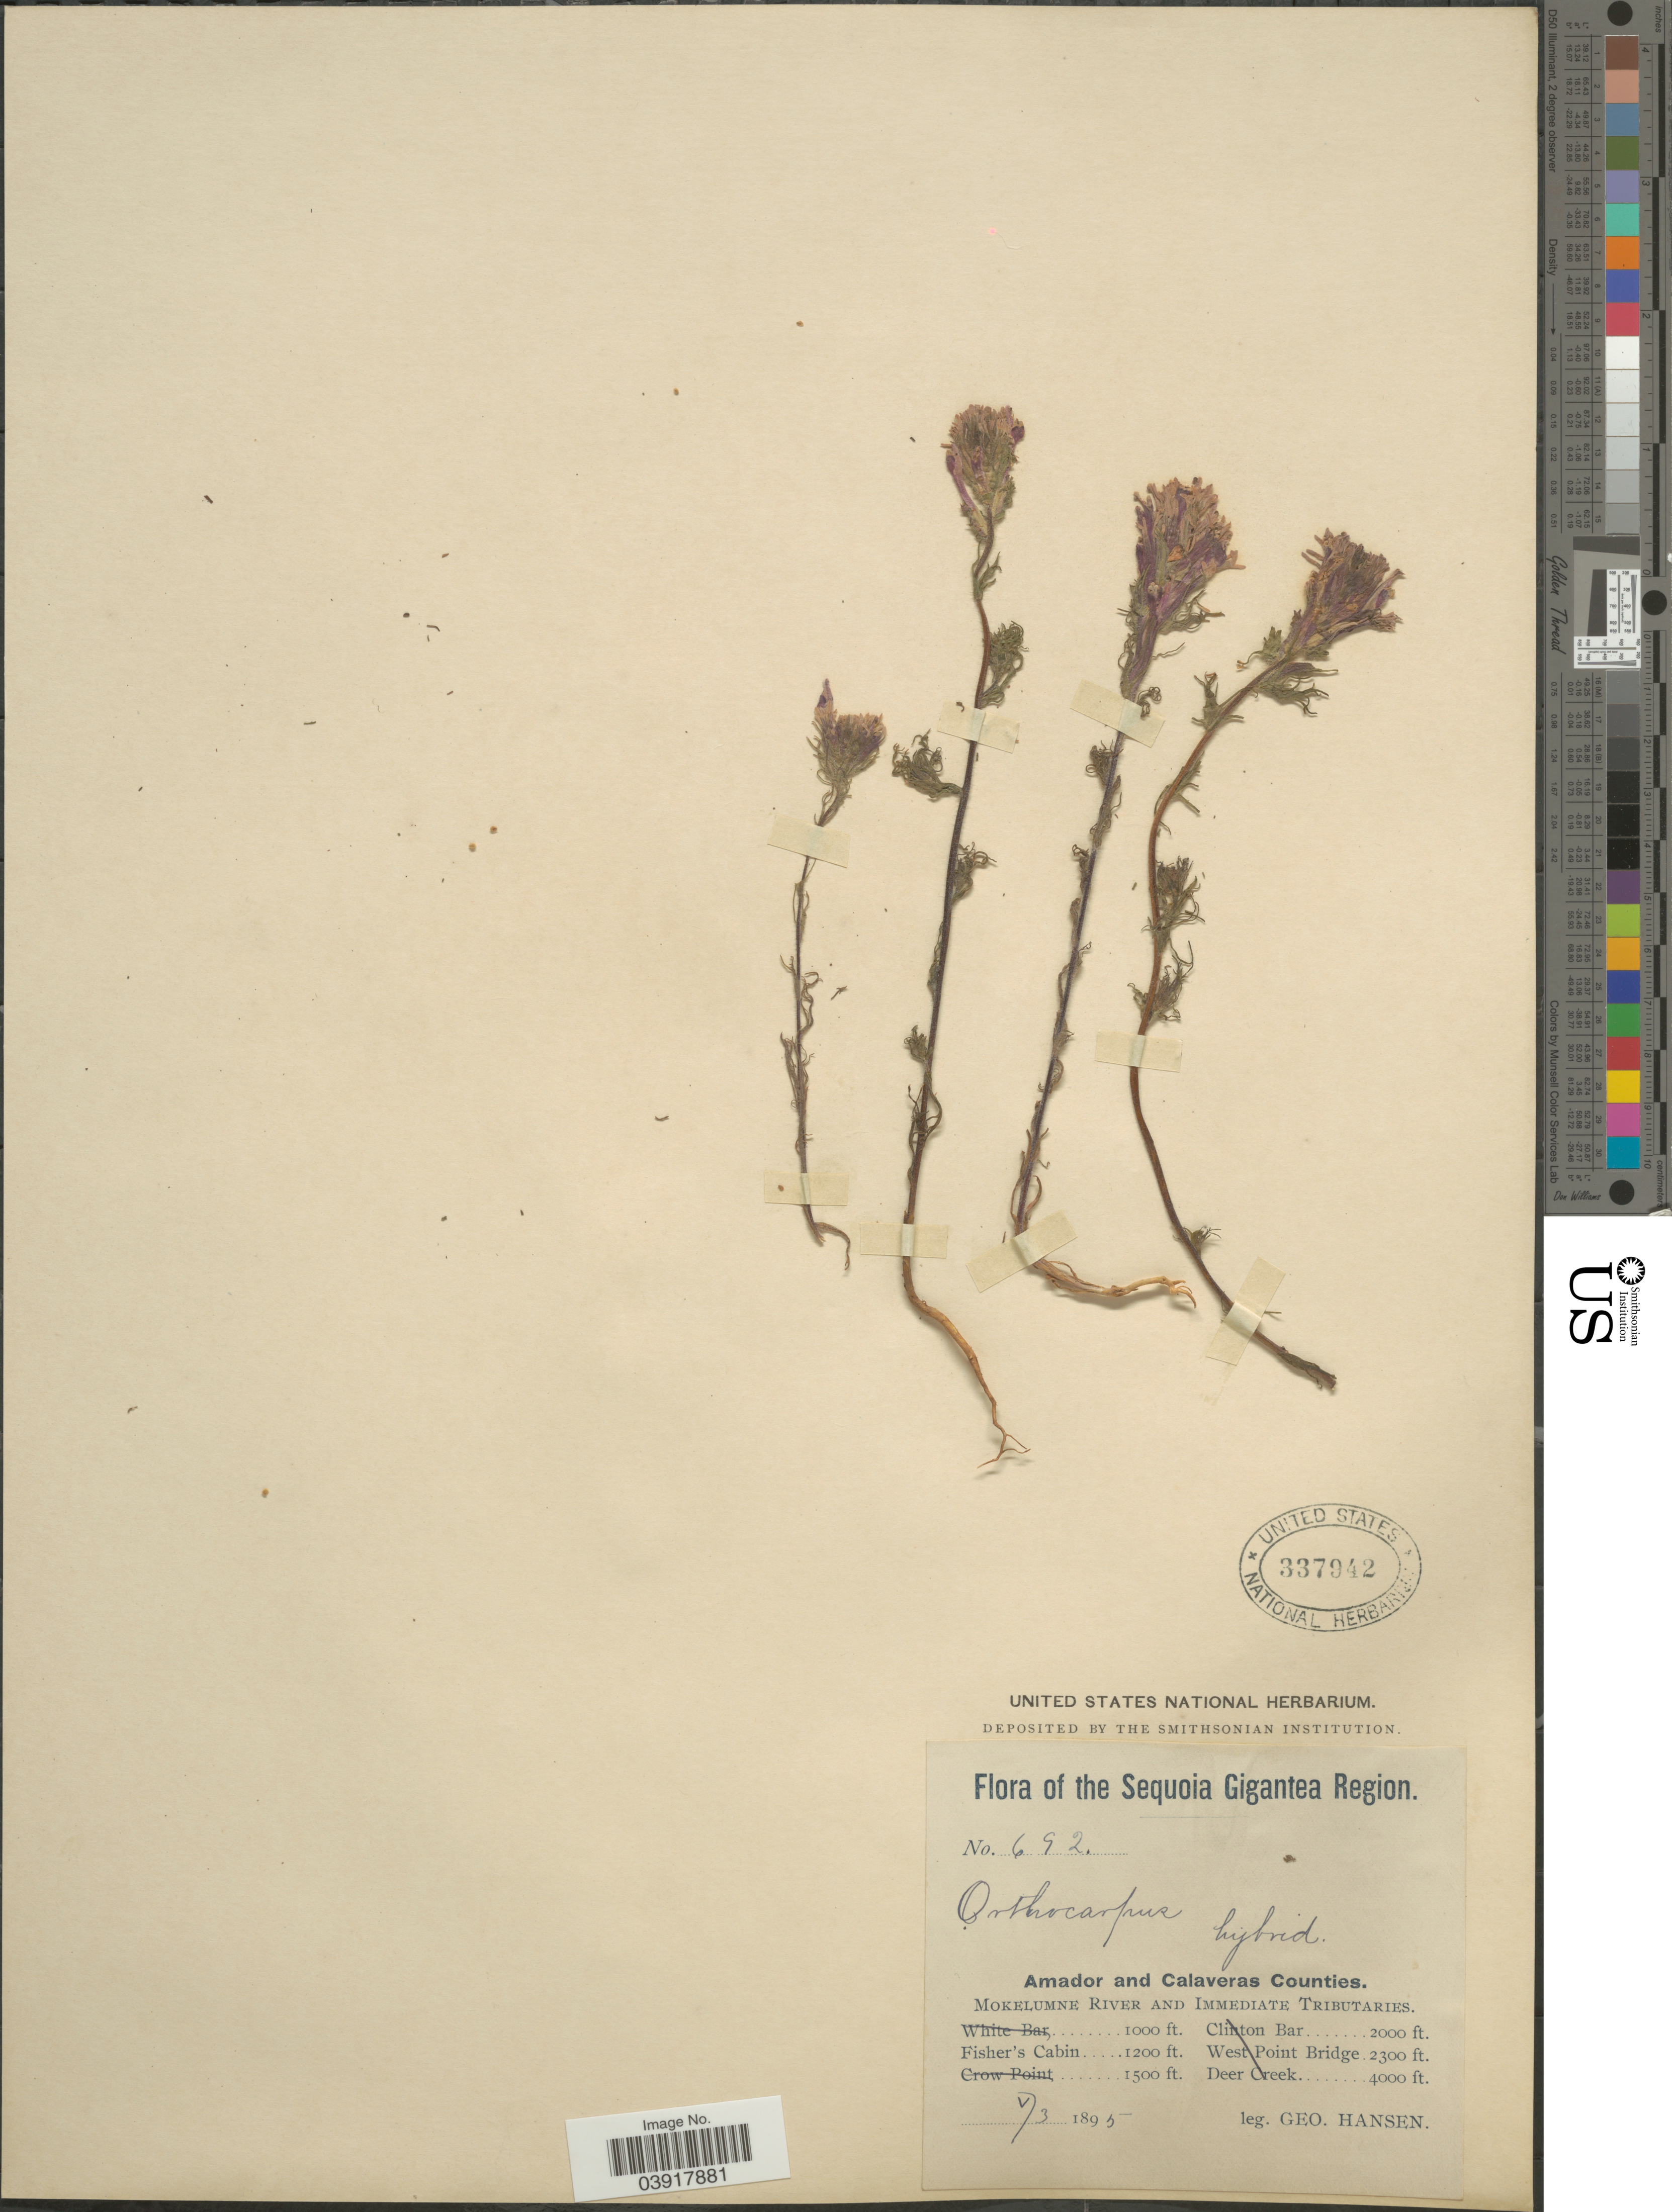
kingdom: Plantae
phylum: Tracheophyta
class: Magnoliopsida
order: Lamiales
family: Orobanchaceae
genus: Orthocarpus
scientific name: Orthocarpus purpurascens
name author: Benth.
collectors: G. Hansen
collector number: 692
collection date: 1895-05-03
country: United States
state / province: California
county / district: Calaveras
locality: Sequoia Gigantea Region. Amador and Calaveras Counties. Mokelumne River and Immediate Tributaries. Fisher's Cabin.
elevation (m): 366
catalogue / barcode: US 337942